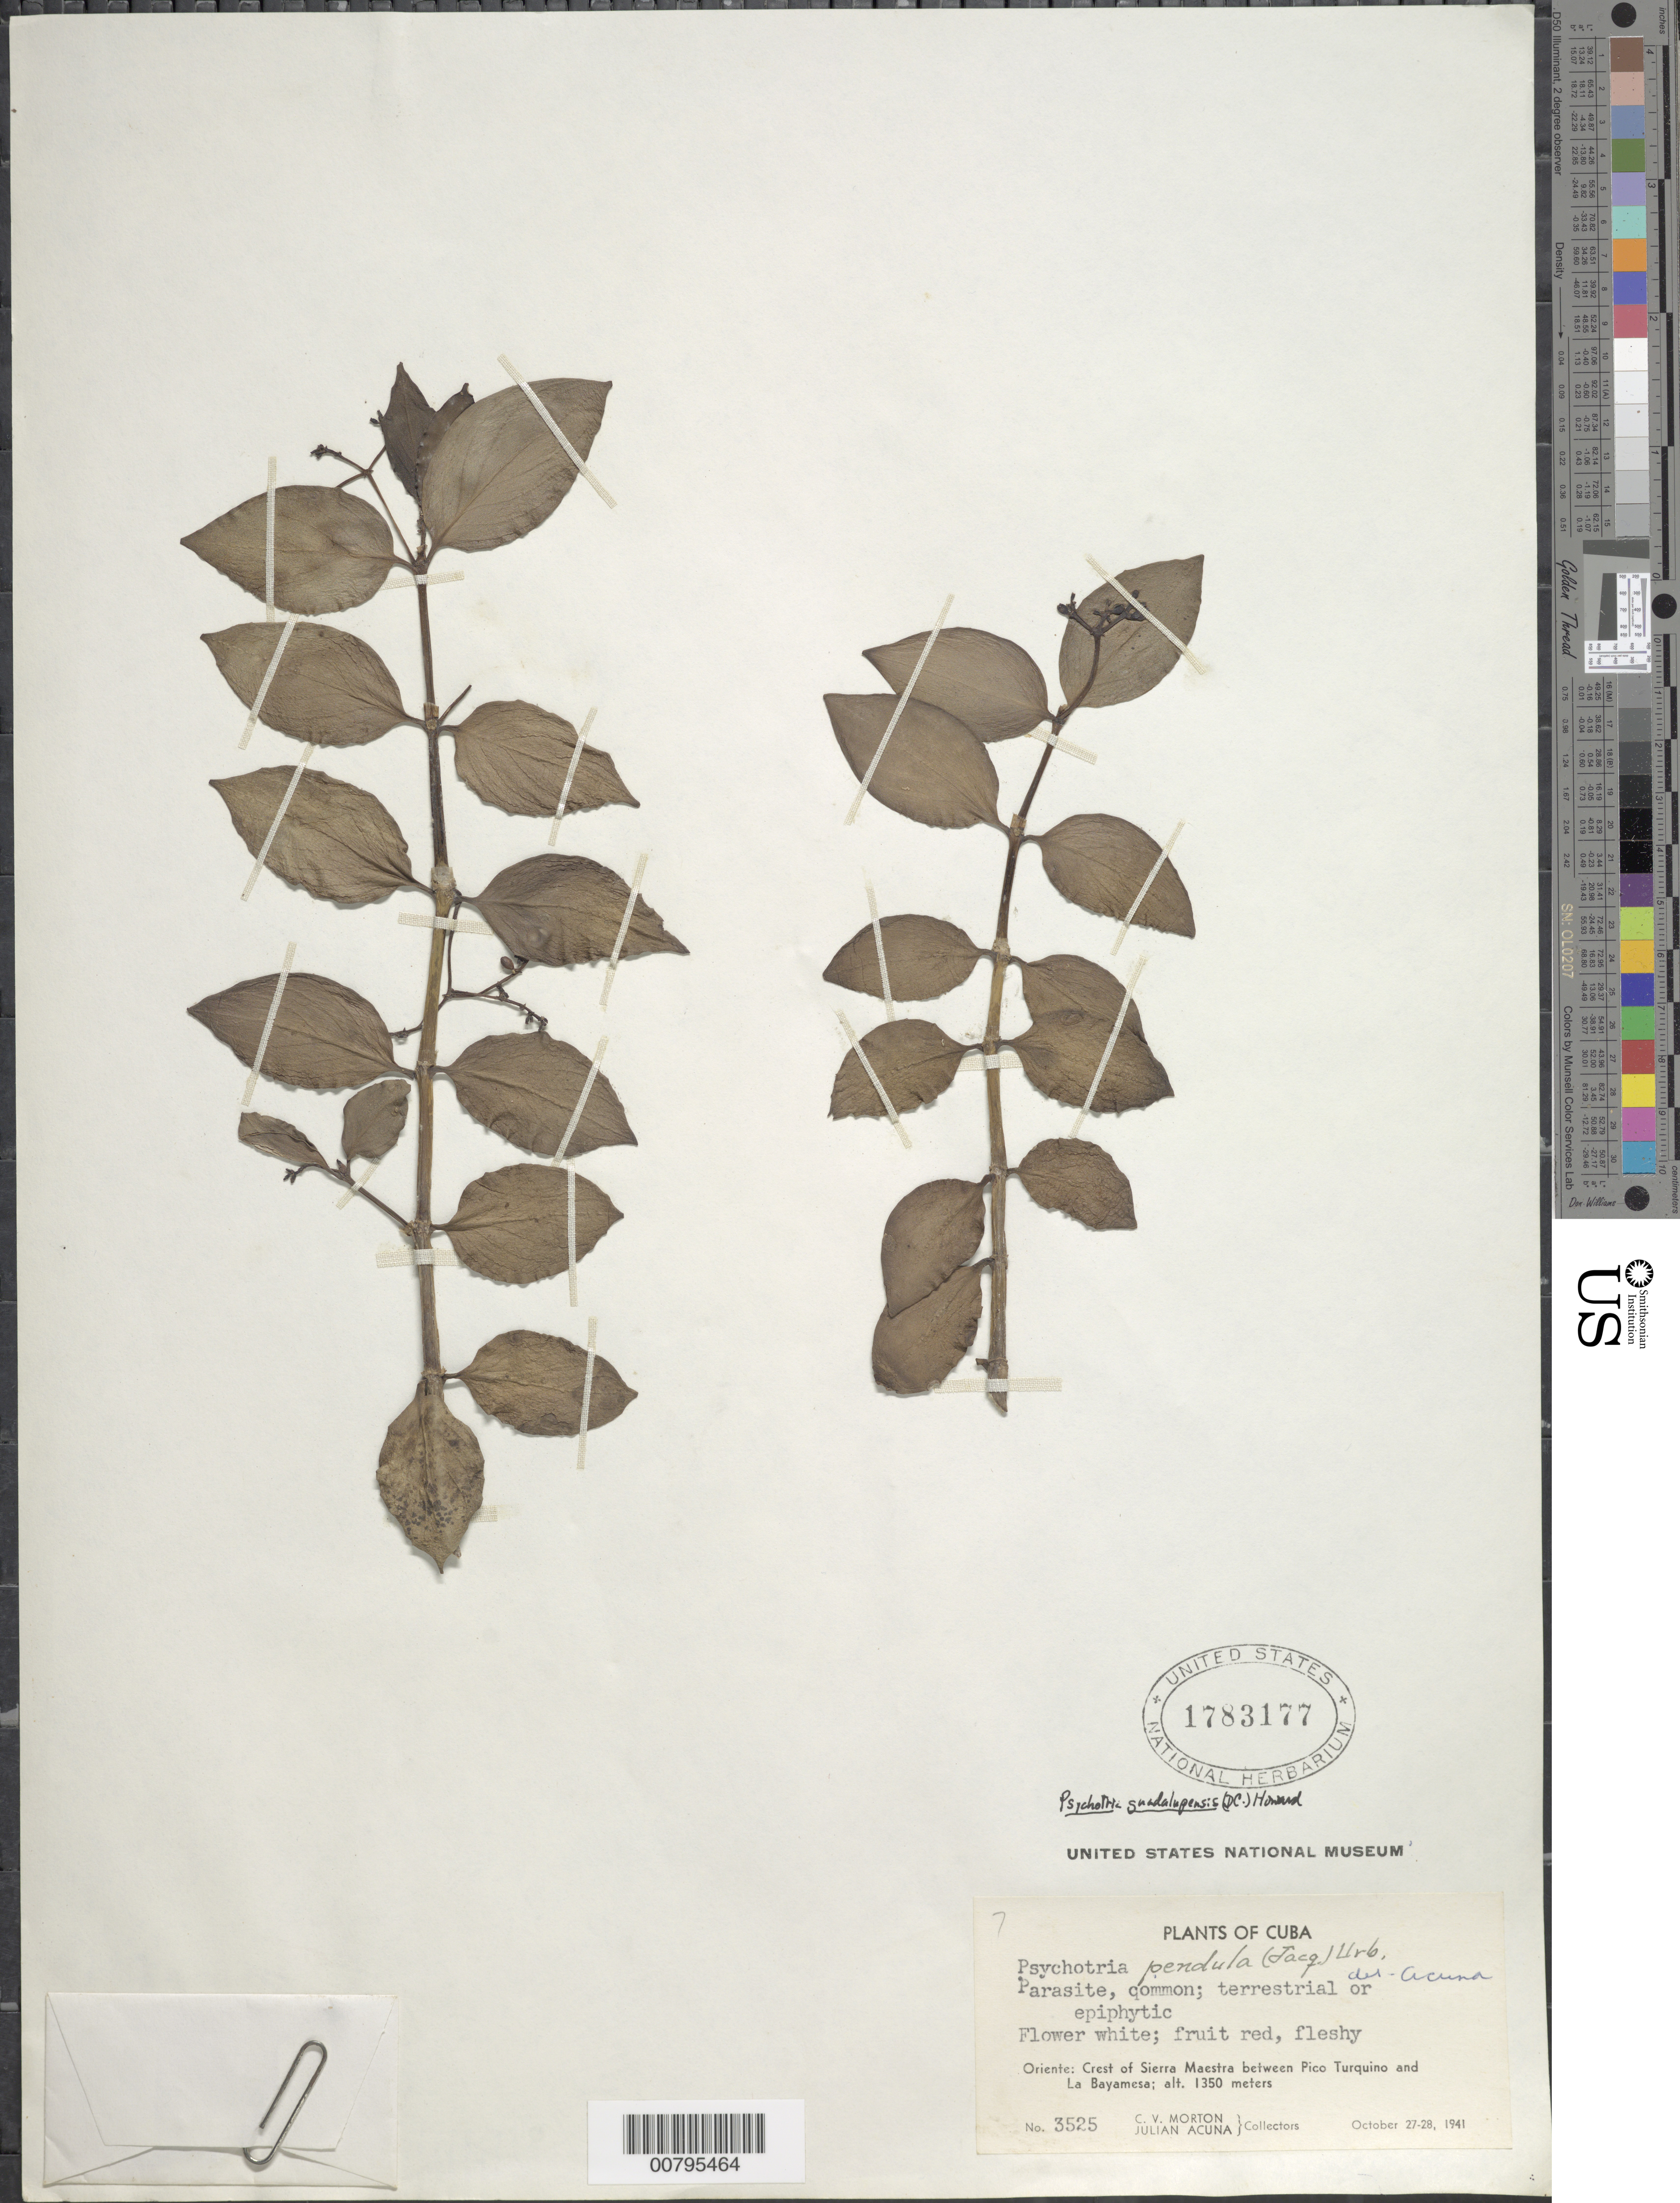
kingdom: Plantae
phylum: Tracheophyta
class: Magnoliopsida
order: Gentianales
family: Rubiaceae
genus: Notopleura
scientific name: Notopleura guadalupensis subsp. tetrapyren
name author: (Urb.) C.M. Taylor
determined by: Nicolson, Dan H.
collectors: C. V. Morton & J. Acuña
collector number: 3525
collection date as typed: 27 Oct 1941 to 28 Oct 1941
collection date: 1941-10-27/1941-10-28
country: Cuba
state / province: Oriente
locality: Crest of Sierra Maestra between Pico Turquino and La Bayamesa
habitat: Terrestrial or epiphytic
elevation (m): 1350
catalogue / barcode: US 1783177